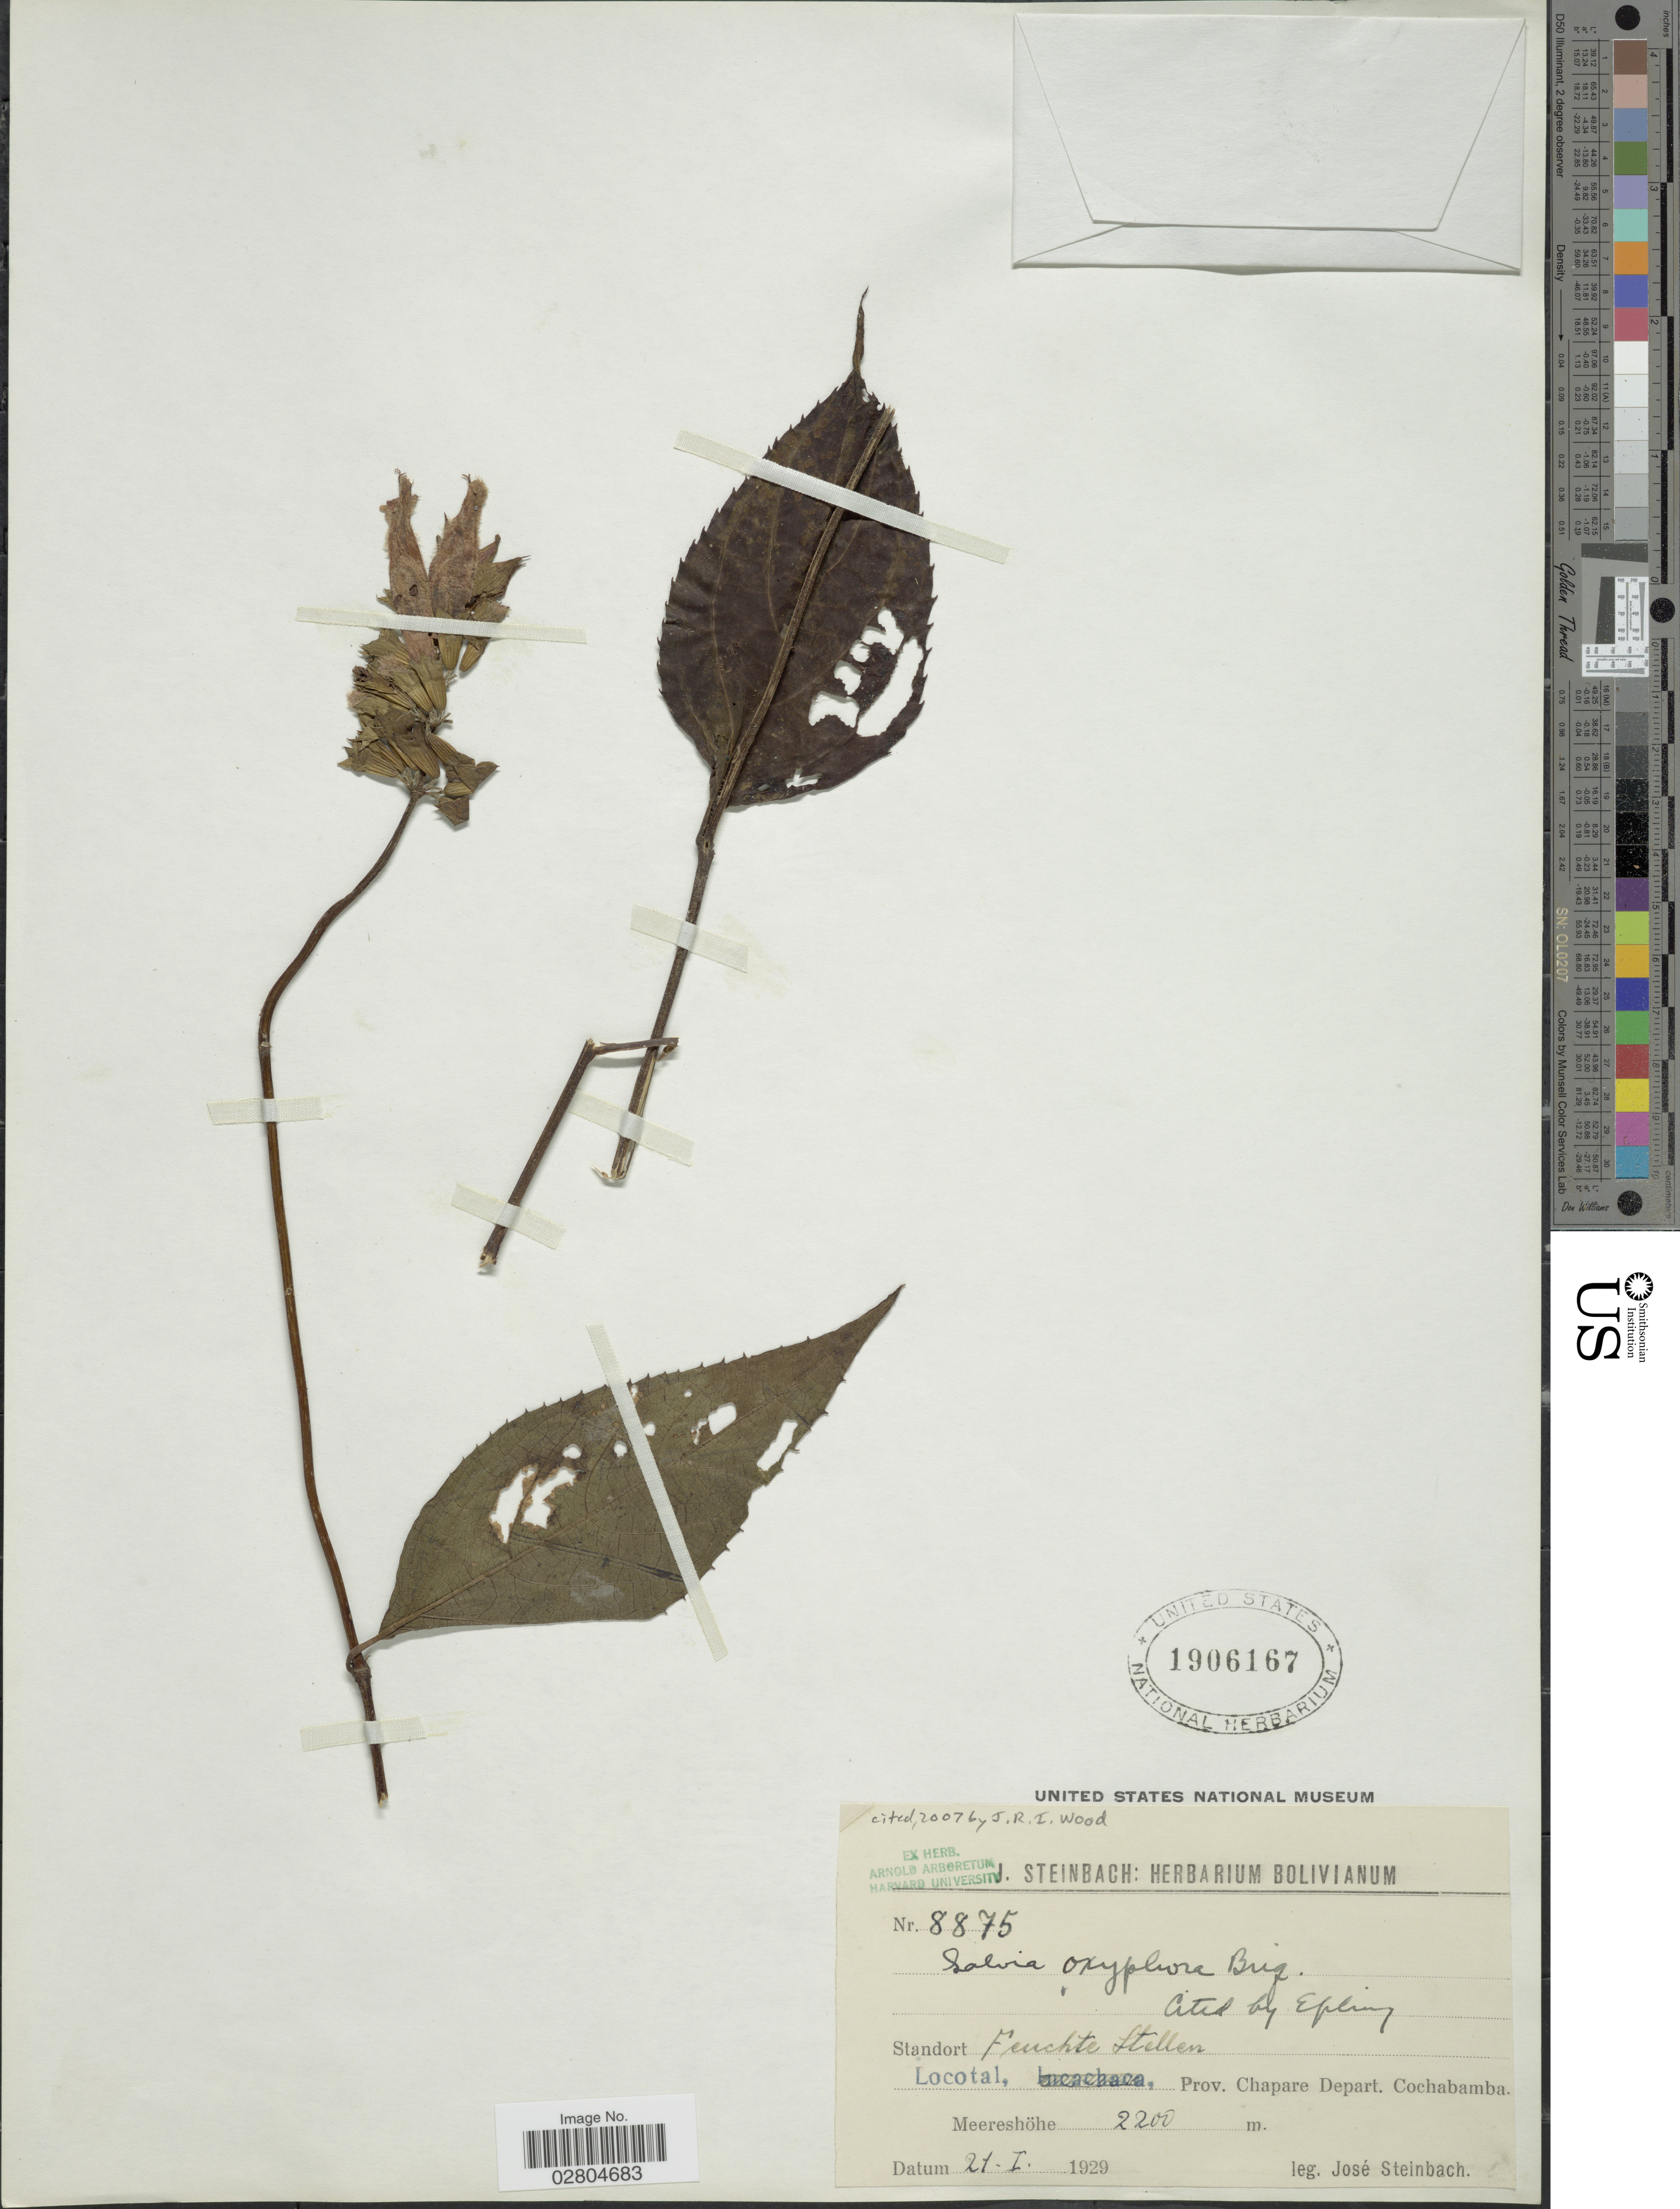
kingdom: Plantae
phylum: Tracheophyta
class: Magnoliopsida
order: Lamiales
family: Lamiaceae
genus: Salvia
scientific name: Salvia oxyphora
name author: Briq.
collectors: J. Steinbach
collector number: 8875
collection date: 1929-01-21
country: Bolivia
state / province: Cochabamba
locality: Locotal, Prov. Chapare Depart. Cochabamba.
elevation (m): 2200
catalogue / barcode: US 1906167